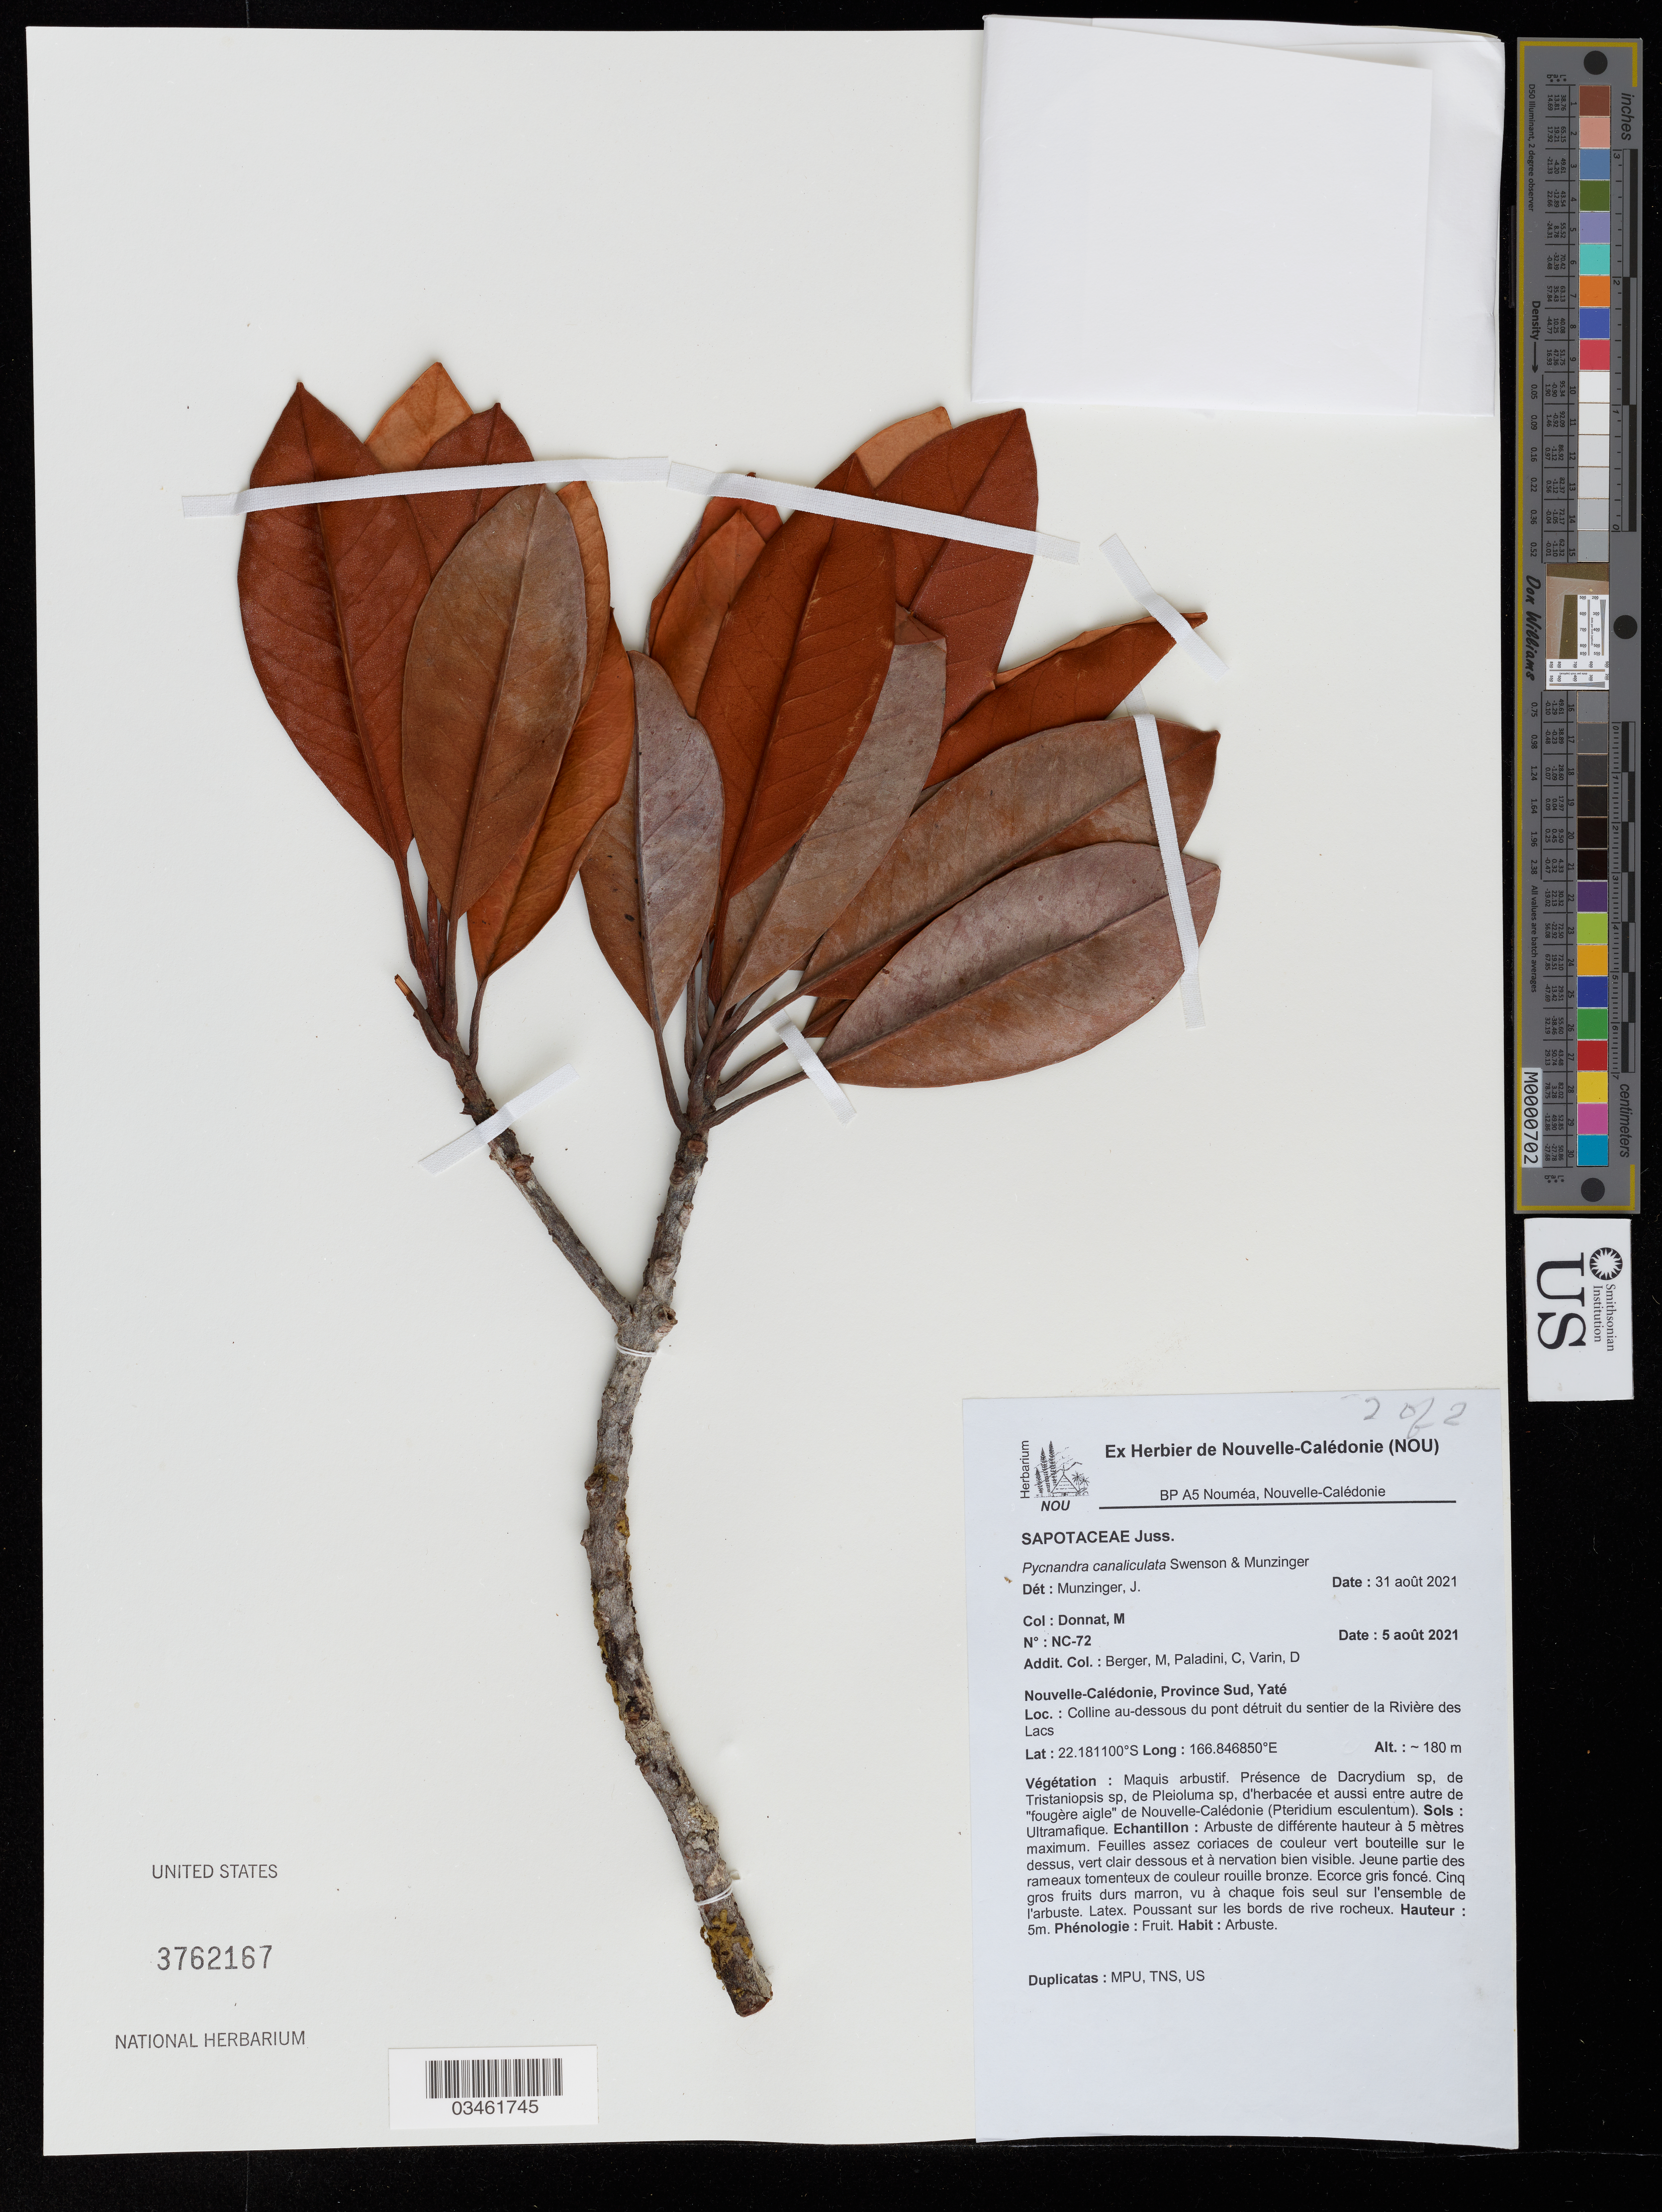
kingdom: Plantae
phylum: Tracheophyta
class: Magnoliopsida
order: Ericales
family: Sapotaceae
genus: Pycnandra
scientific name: Pycnandra canaliculata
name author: Swenson & Munzinger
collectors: M. Donnat, M. Berger, C. Paladini & D. Varin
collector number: NC-72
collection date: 2021-08-05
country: New Caledonia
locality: Province Sud, Yaté. Colline au-dessous du pont détruit du sentier de la Rivière des Lacs.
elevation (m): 180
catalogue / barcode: US 3762167